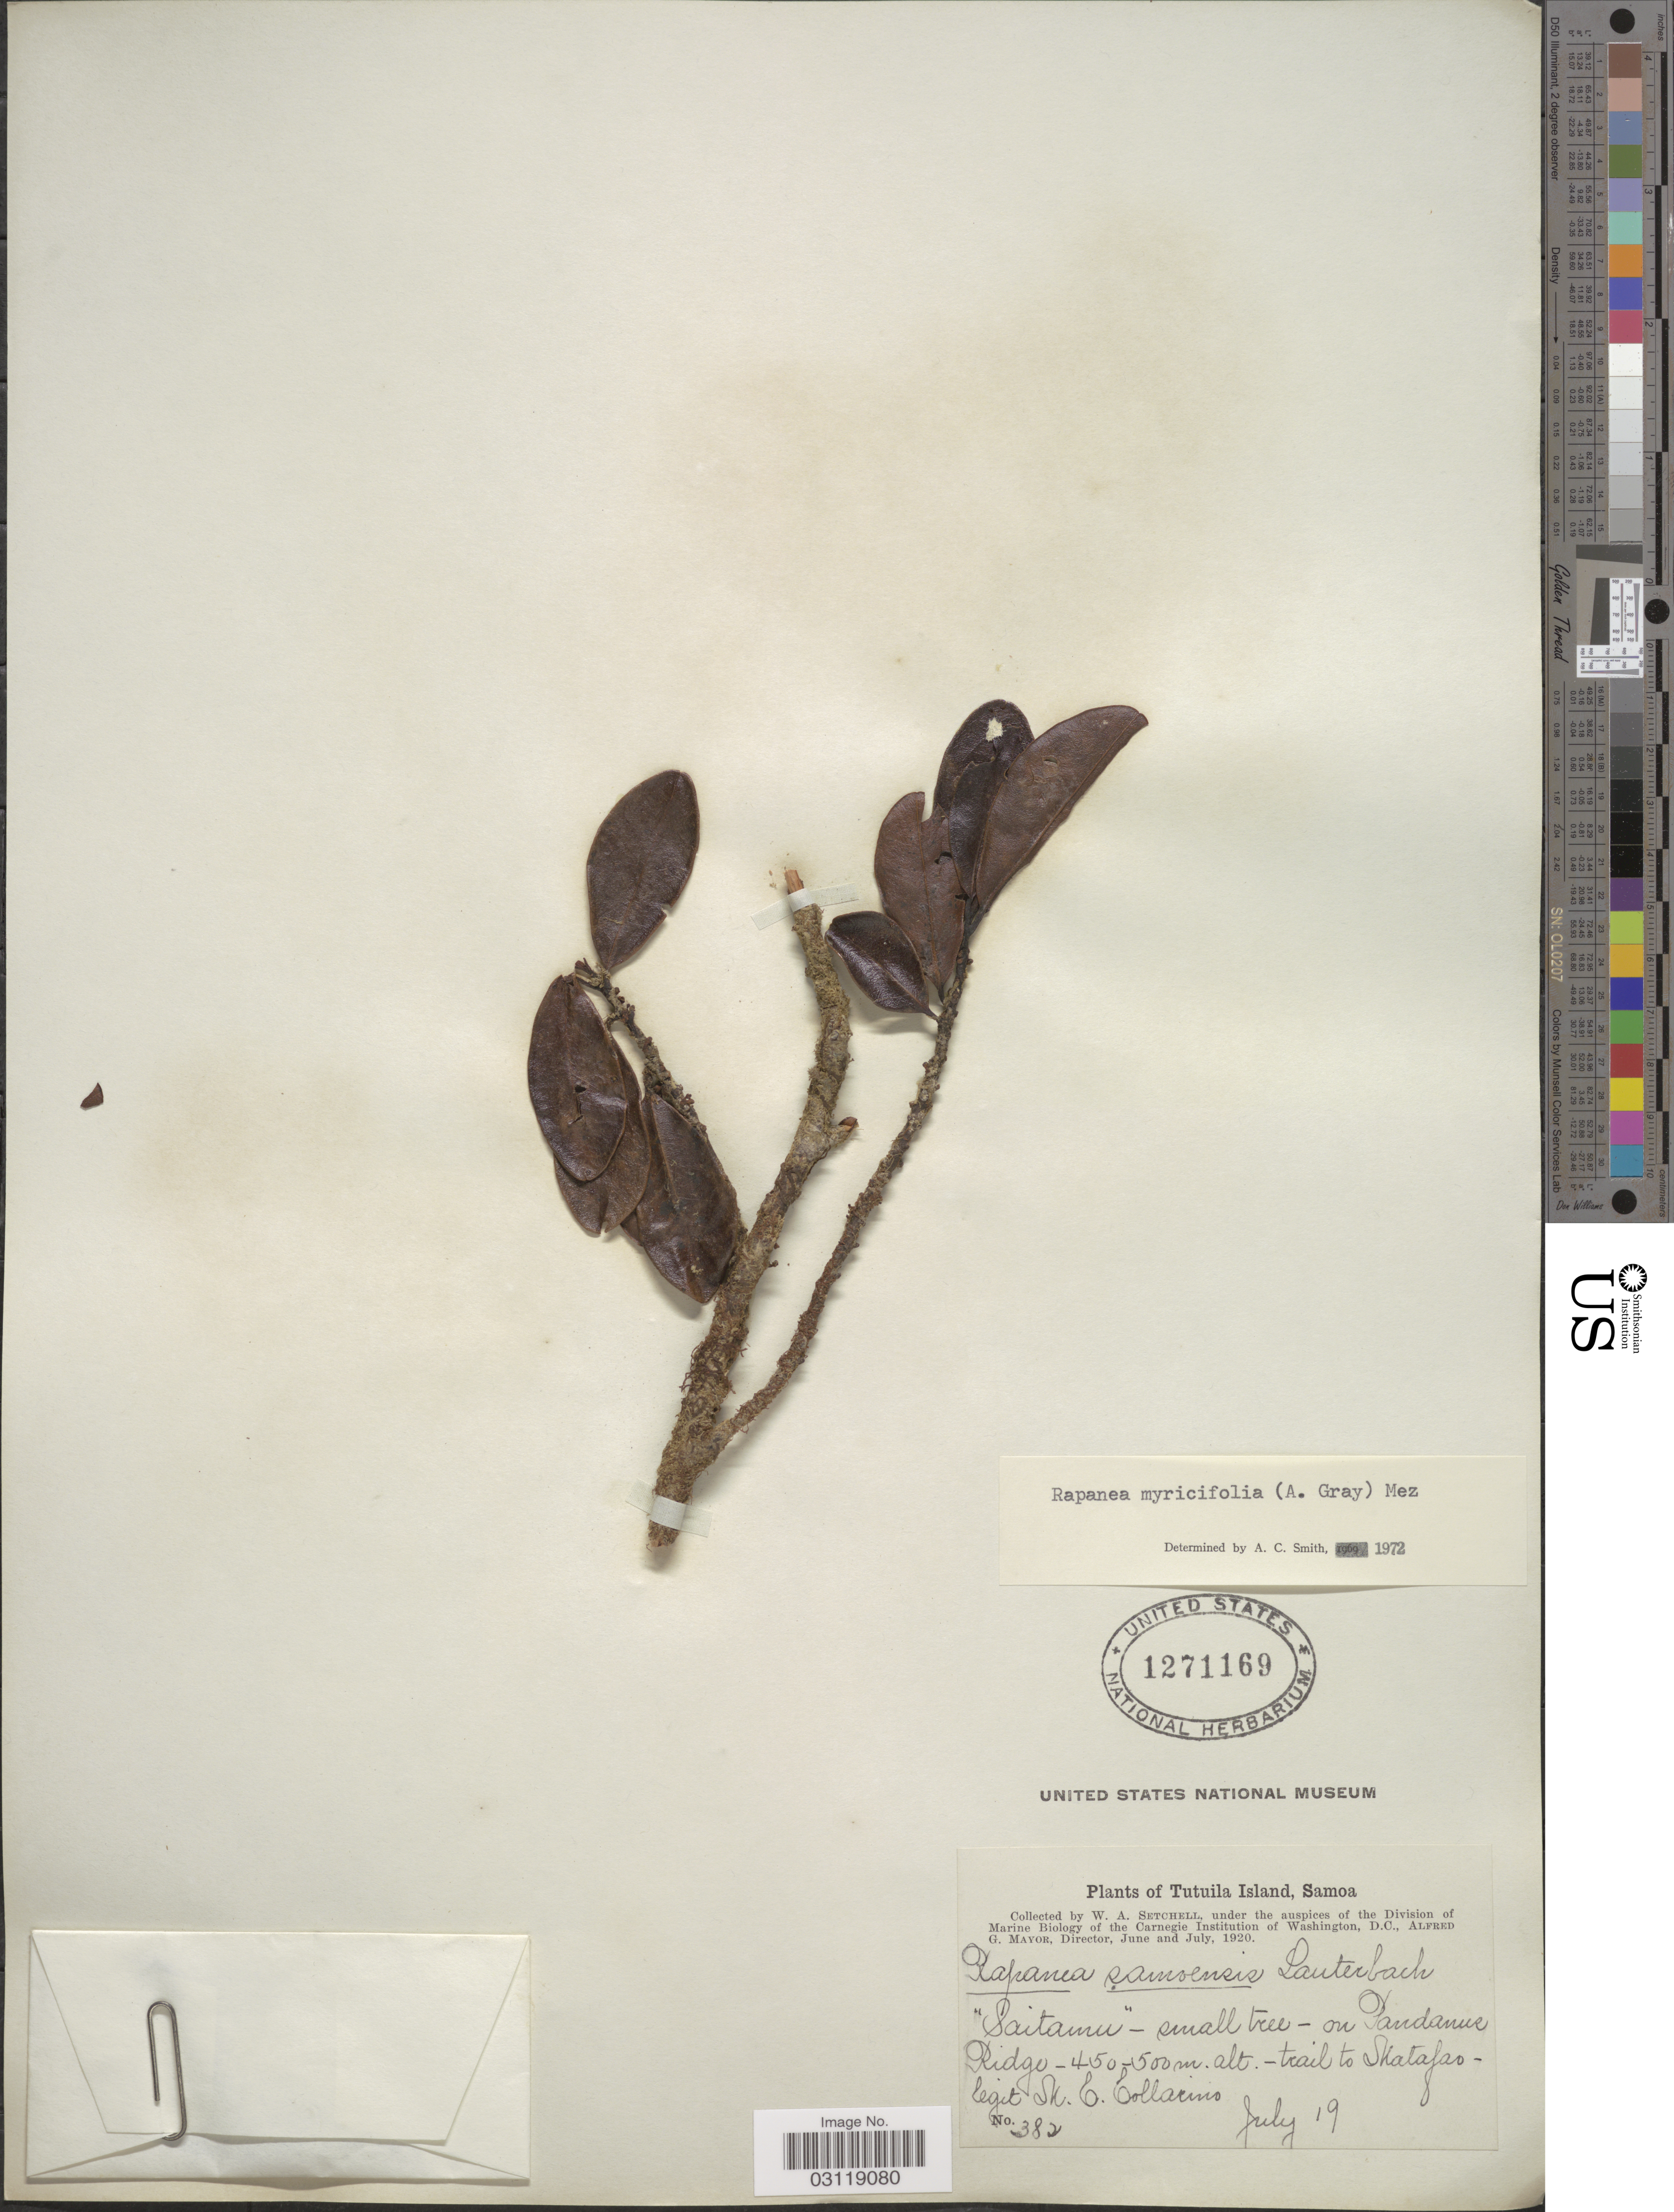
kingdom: Plantae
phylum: Tracheophyta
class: Magnoliopsida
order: Ericales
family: Primulaceae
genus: Rapanea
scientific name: Rapanea myricifolia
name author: (A. Gray) Mez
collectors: M.C. Collarino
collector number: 382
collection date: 1920-07-19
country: American Samoa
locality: Tutuila Island, Samoa. Trail to Skatafao.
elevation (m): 450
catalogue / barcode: US 1271169